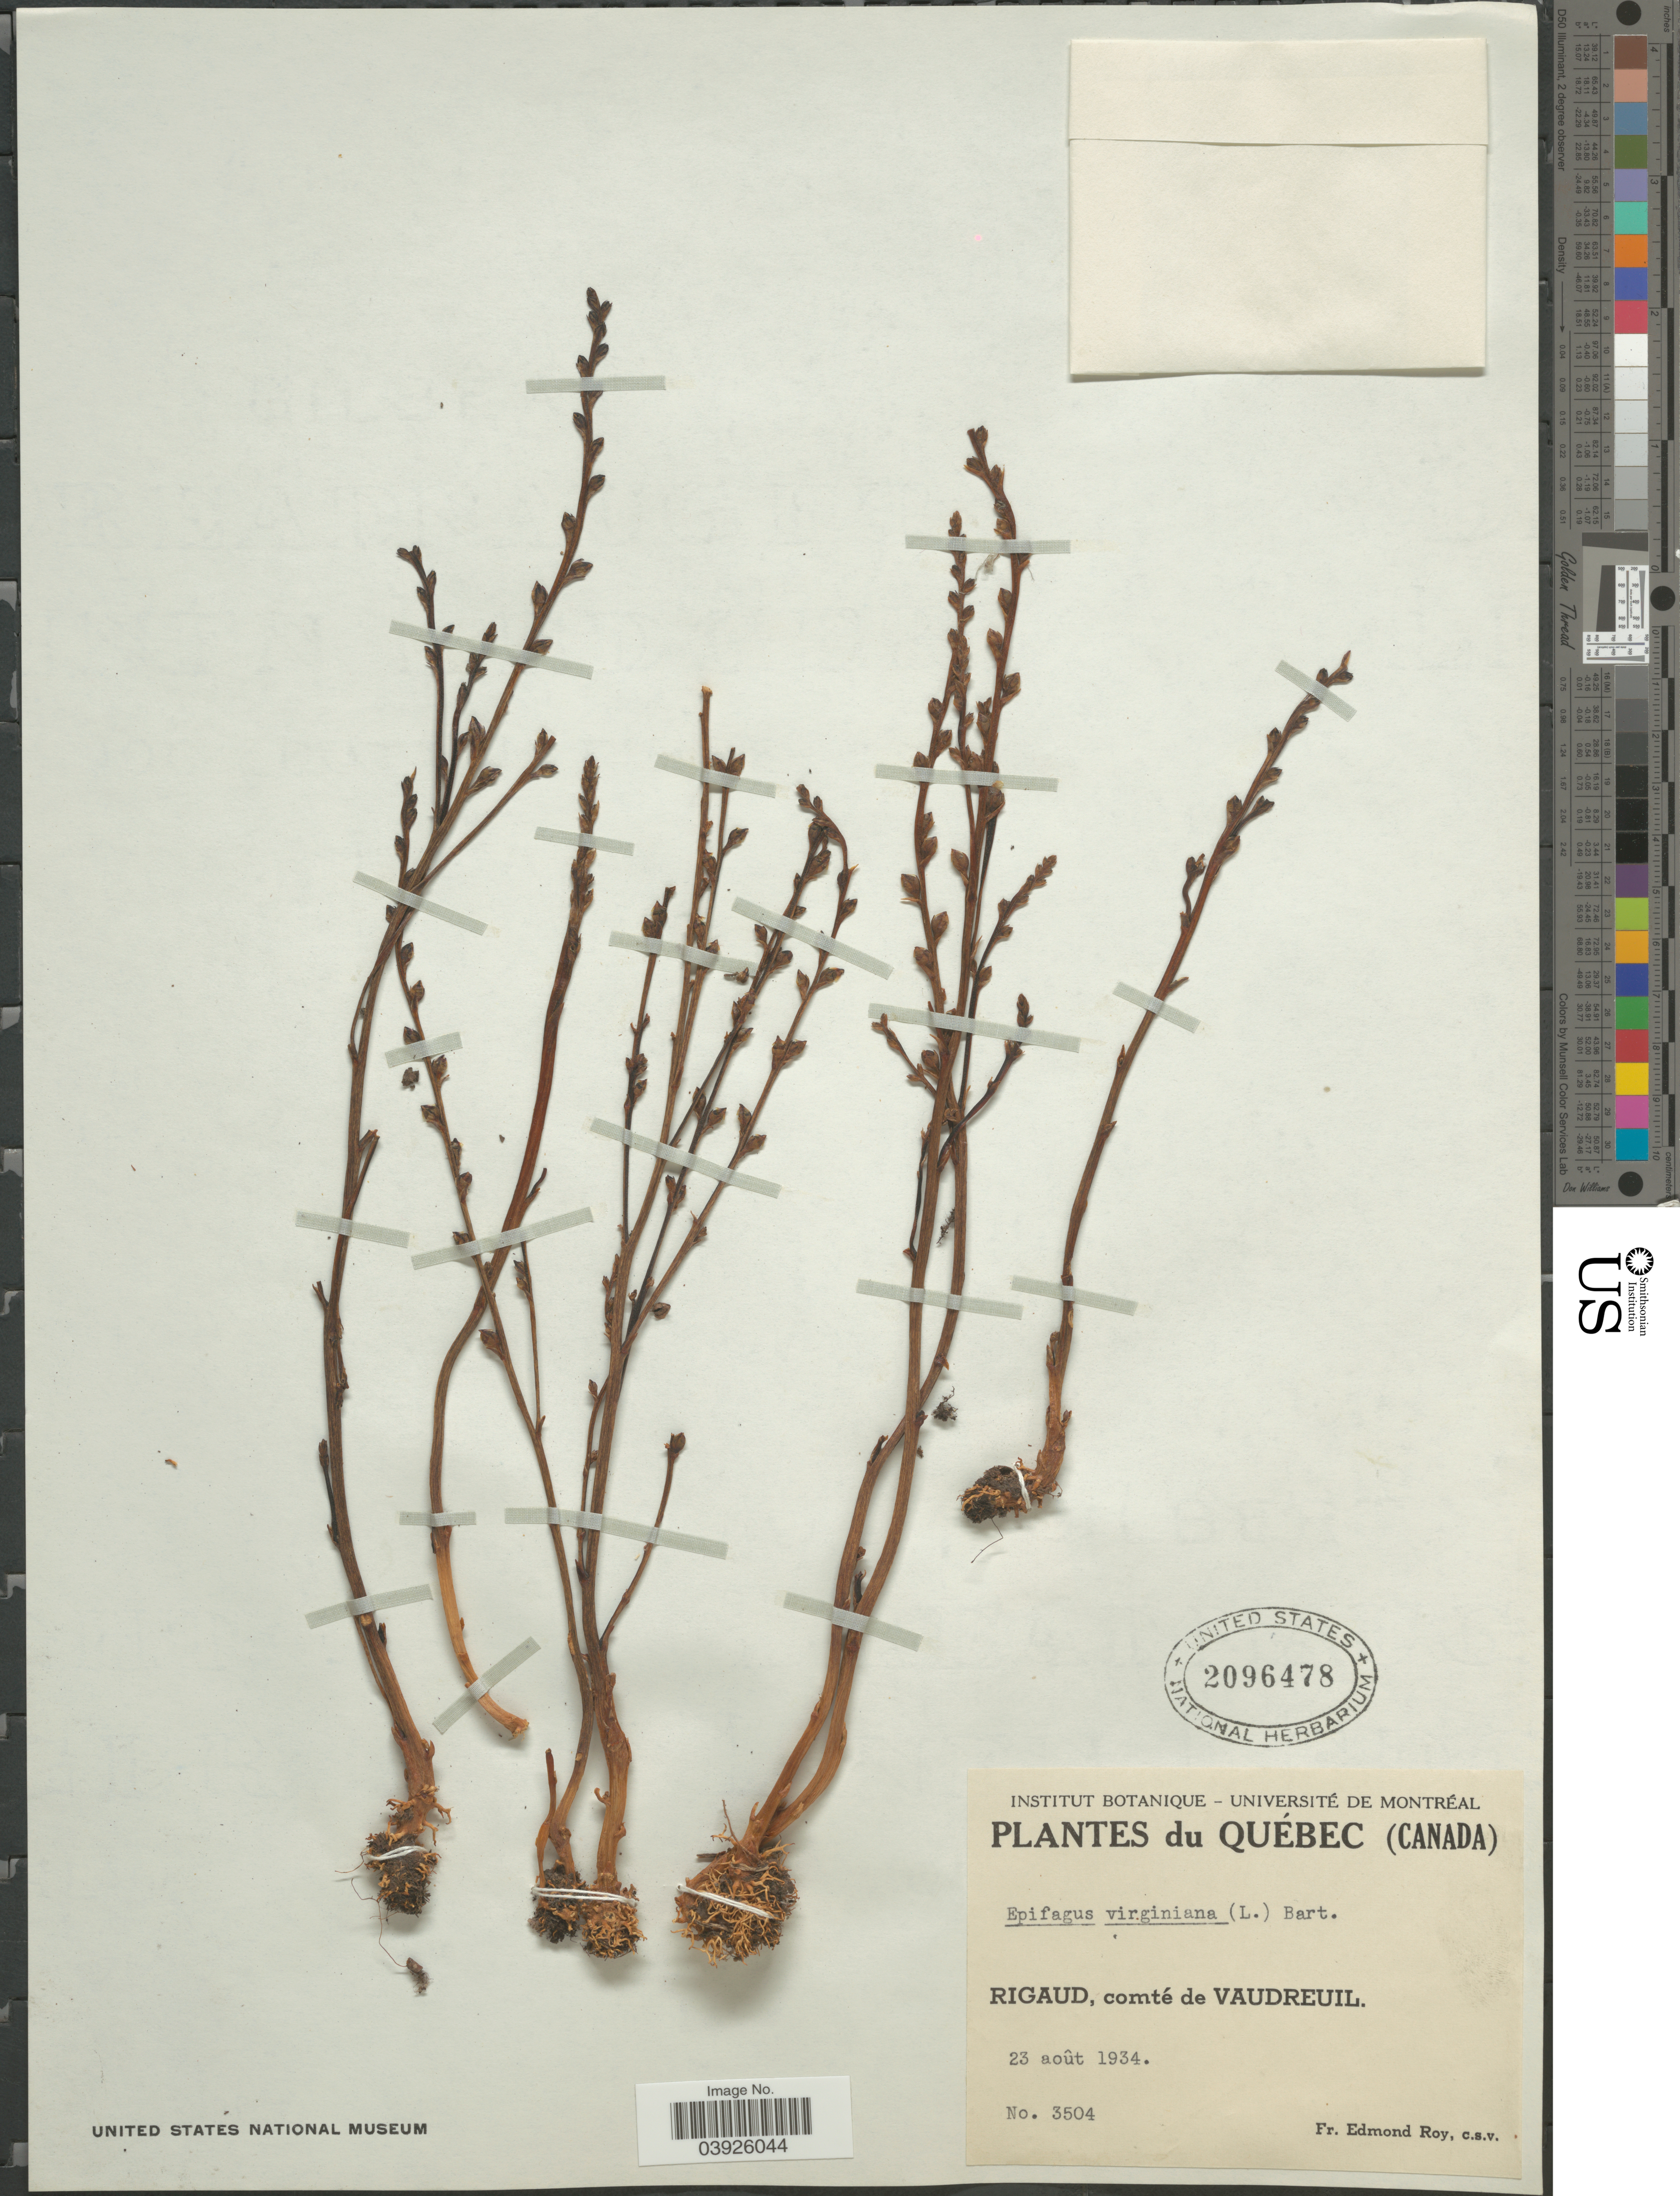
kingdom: Plantae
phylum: Tracheophyta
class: Magnoliopsida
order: Lamiales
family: Orobanchaceae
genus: Epifagus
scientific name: Epifagus virginiana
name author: (L.) W.P.C. Barton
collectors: E. Roy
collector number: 3504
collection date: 1934-08-23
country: Canada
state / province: Quebec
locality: Rigaud, comté de Vaudreuil.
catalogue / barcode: US 2096478